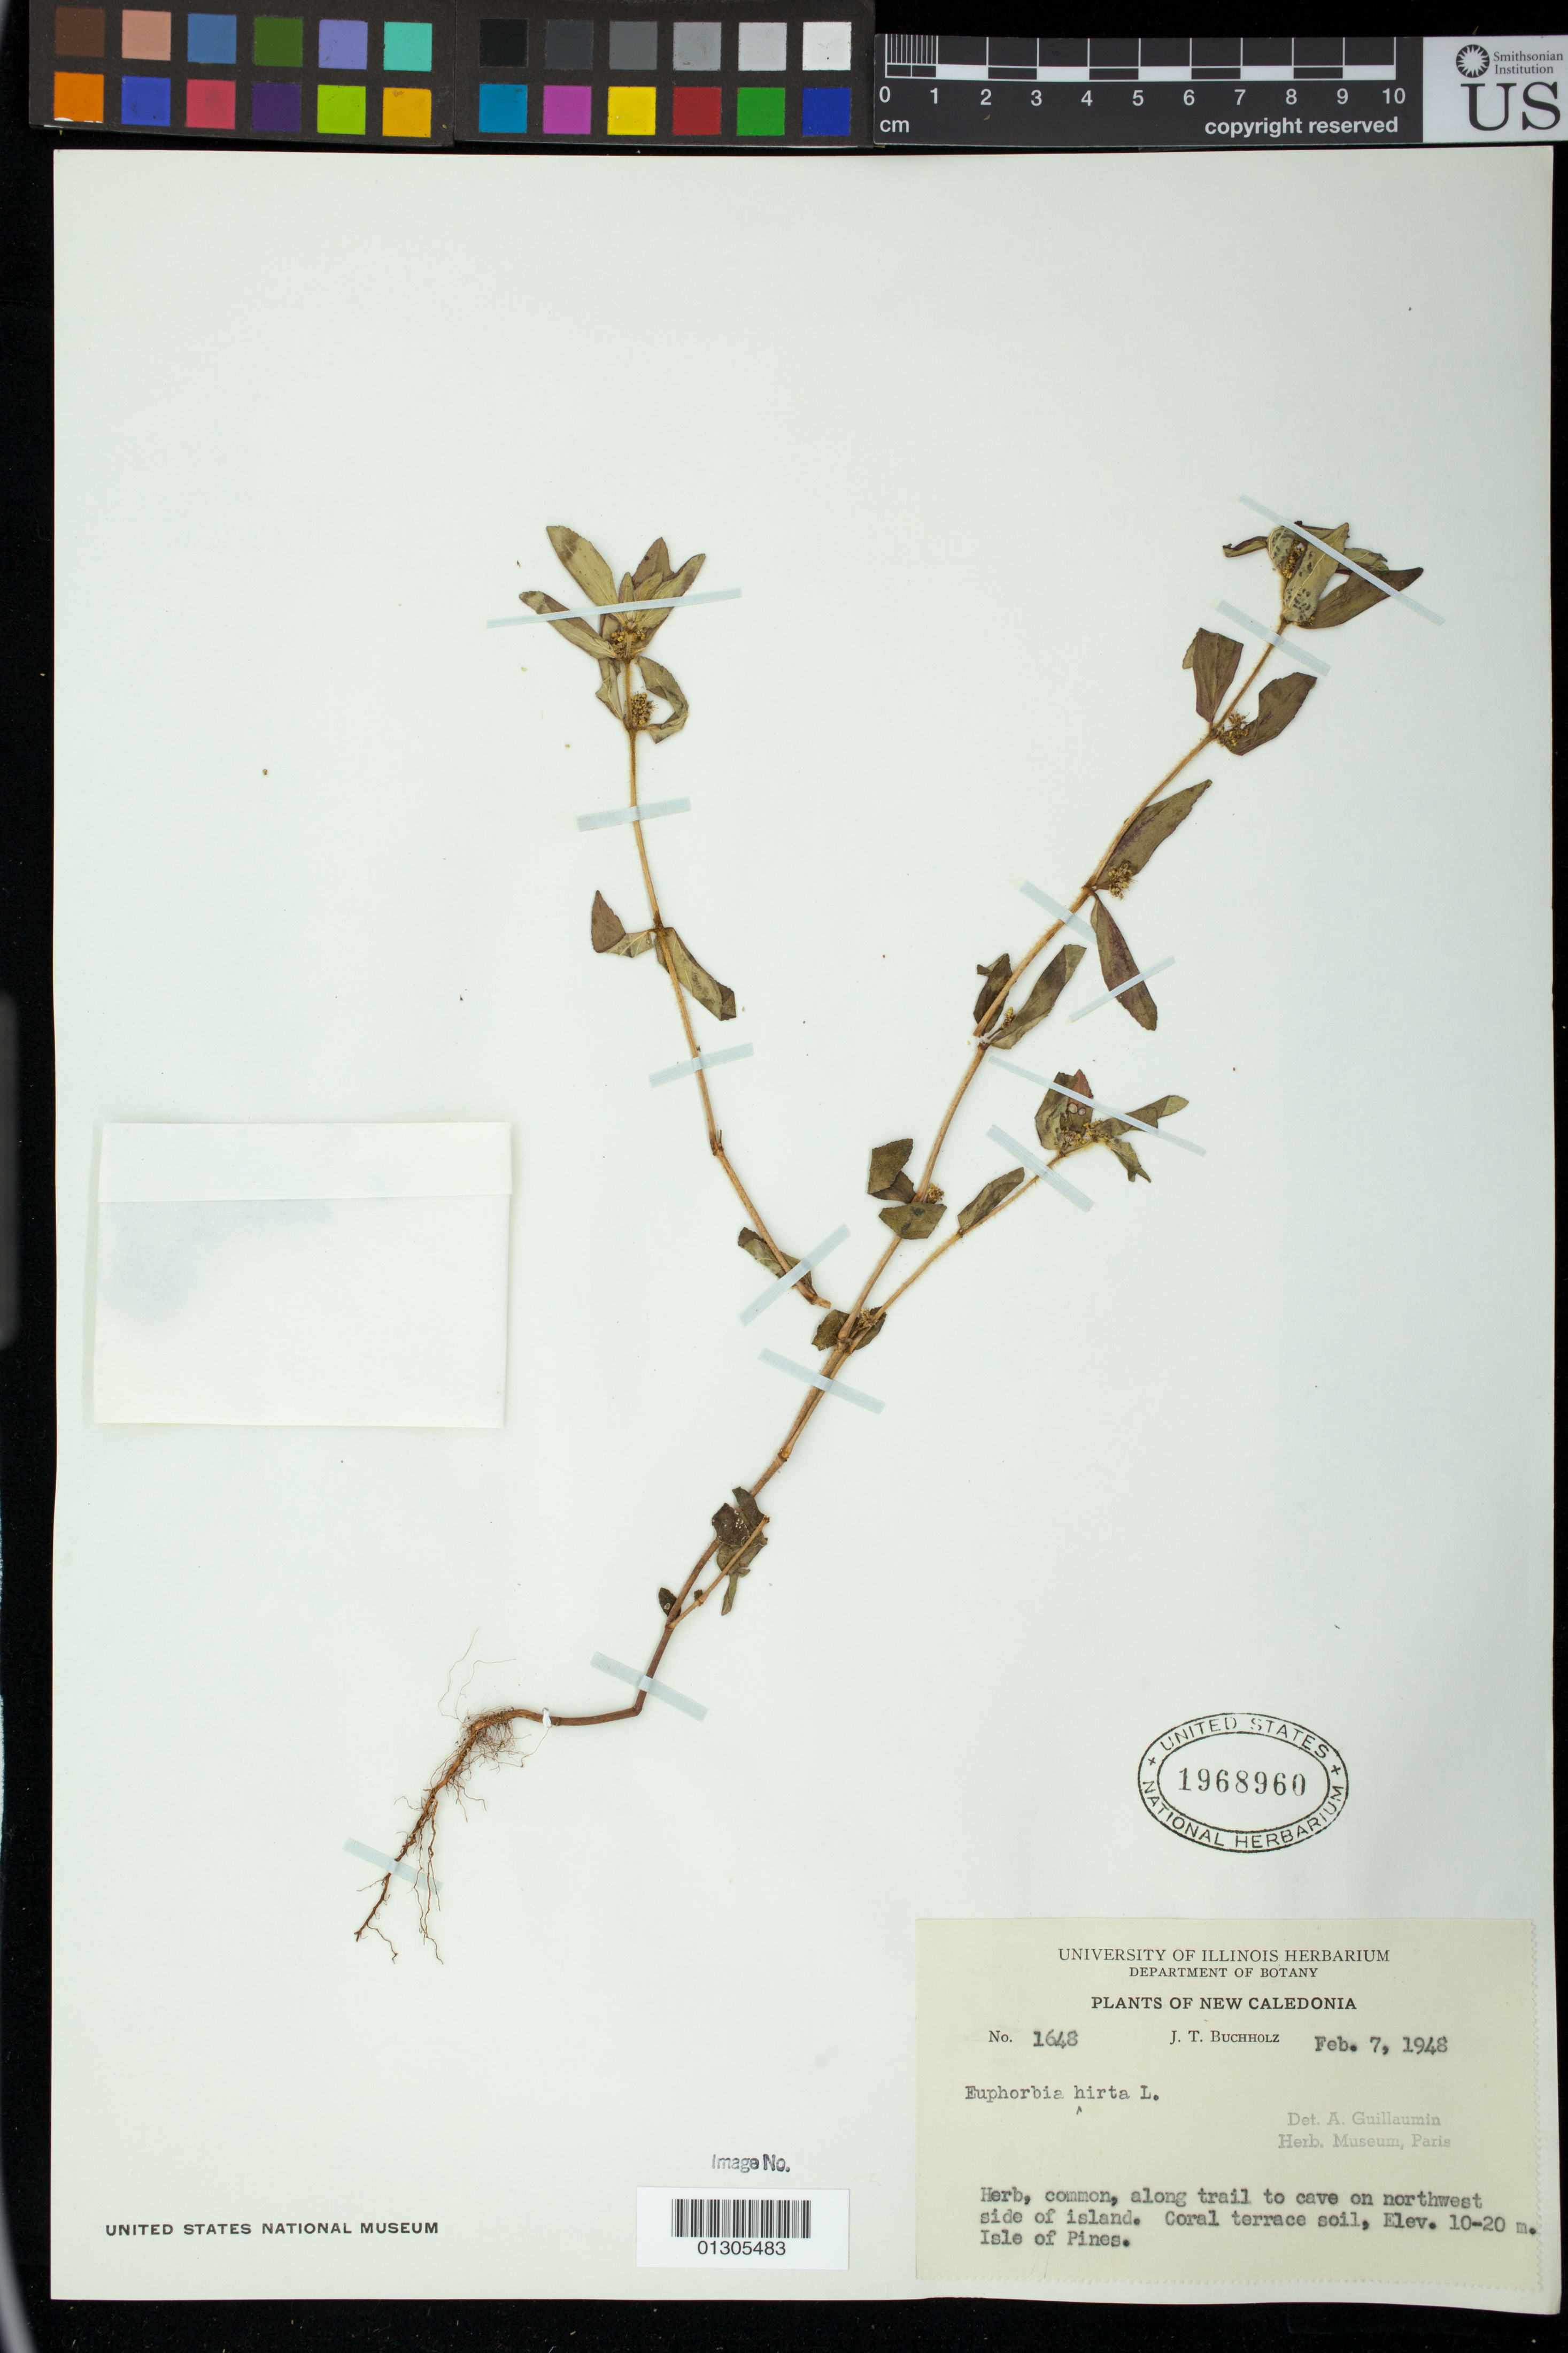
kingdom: Plantae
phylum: Tracheophyta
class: Magnoliopsida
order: Malpighiales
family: Euphorbiaceae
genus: Euphorbia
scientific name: Euphorbia hirta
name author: L.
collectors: J. T. Buchholz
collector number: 1648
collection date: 1948-02-07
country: New Caledonia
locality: Isle of Pines.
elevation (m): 10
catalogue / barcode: US 1968960